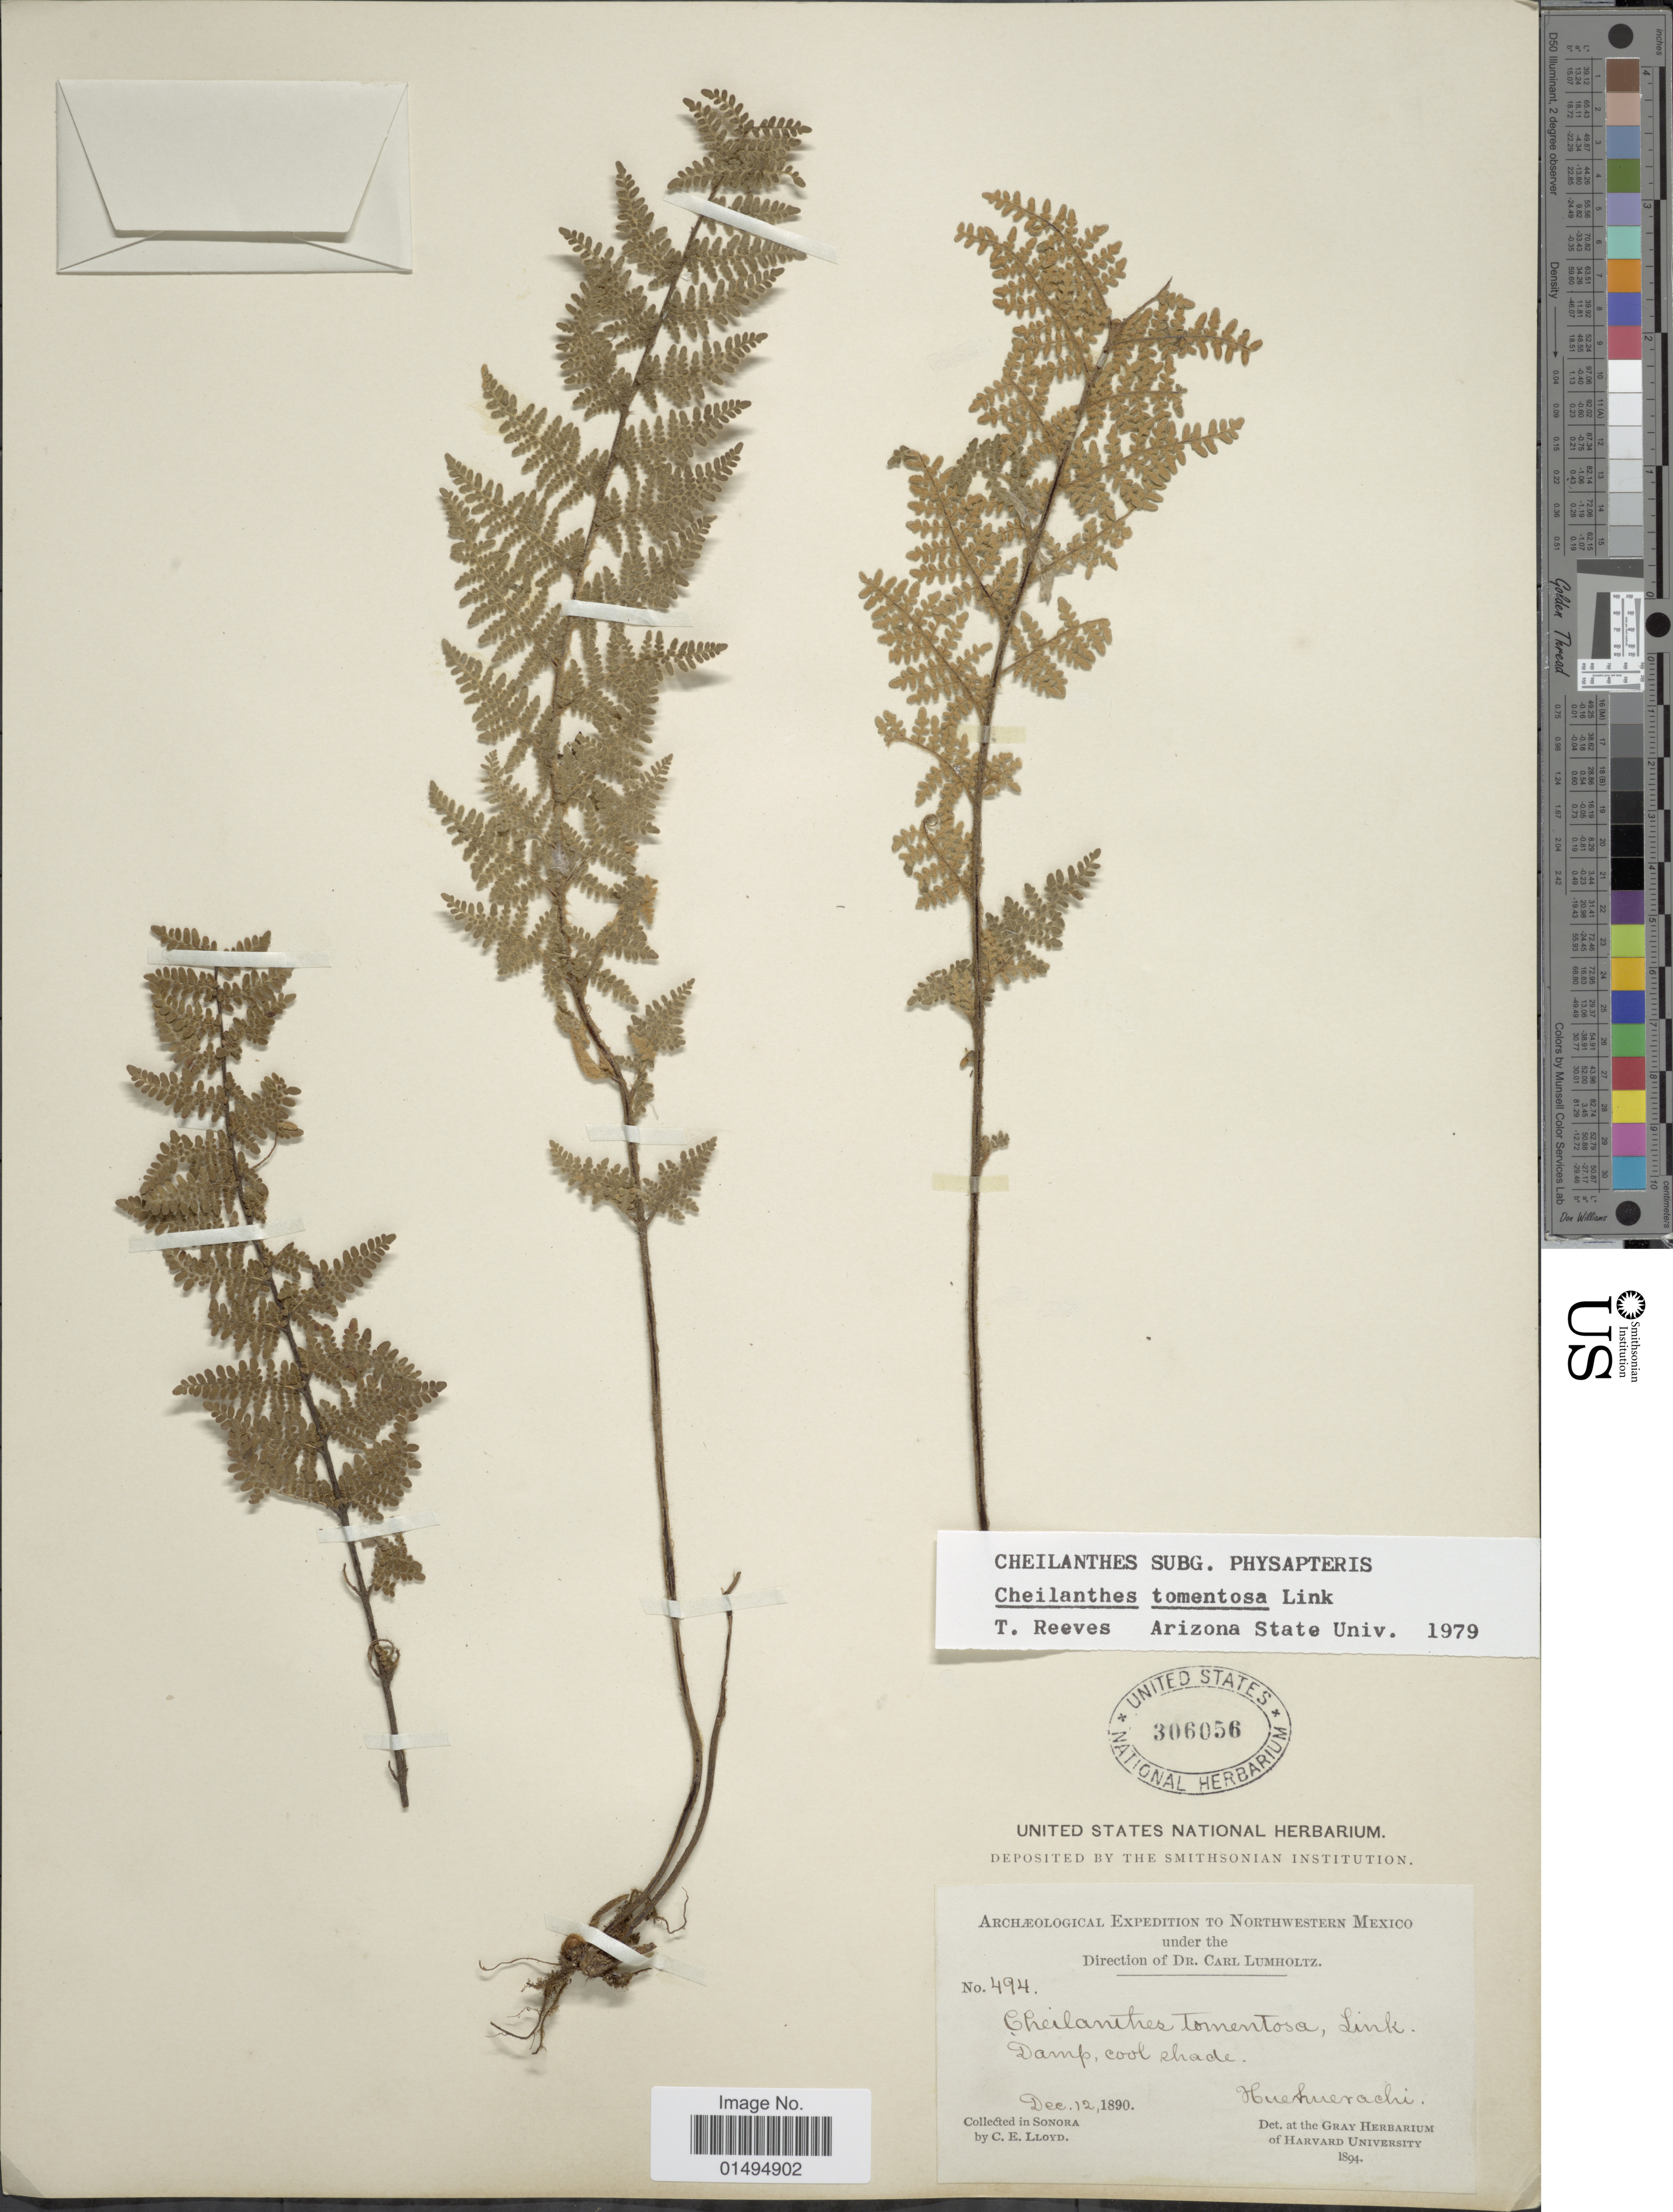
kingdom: Plantae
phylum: Tracheophyta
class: Polypodiopsida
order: Polypodiales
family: Pteridaceae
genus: Myriopteris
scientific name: Myriopteris tomentosa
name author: (Link) Fée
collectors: Lloyd, C. E.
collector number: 494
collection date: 1890-12-12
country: Mexico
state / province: Sonora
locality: Northwestern Mexico, Sonora, Damp, Cool shade, Huehuerachi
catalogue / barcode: US 306056